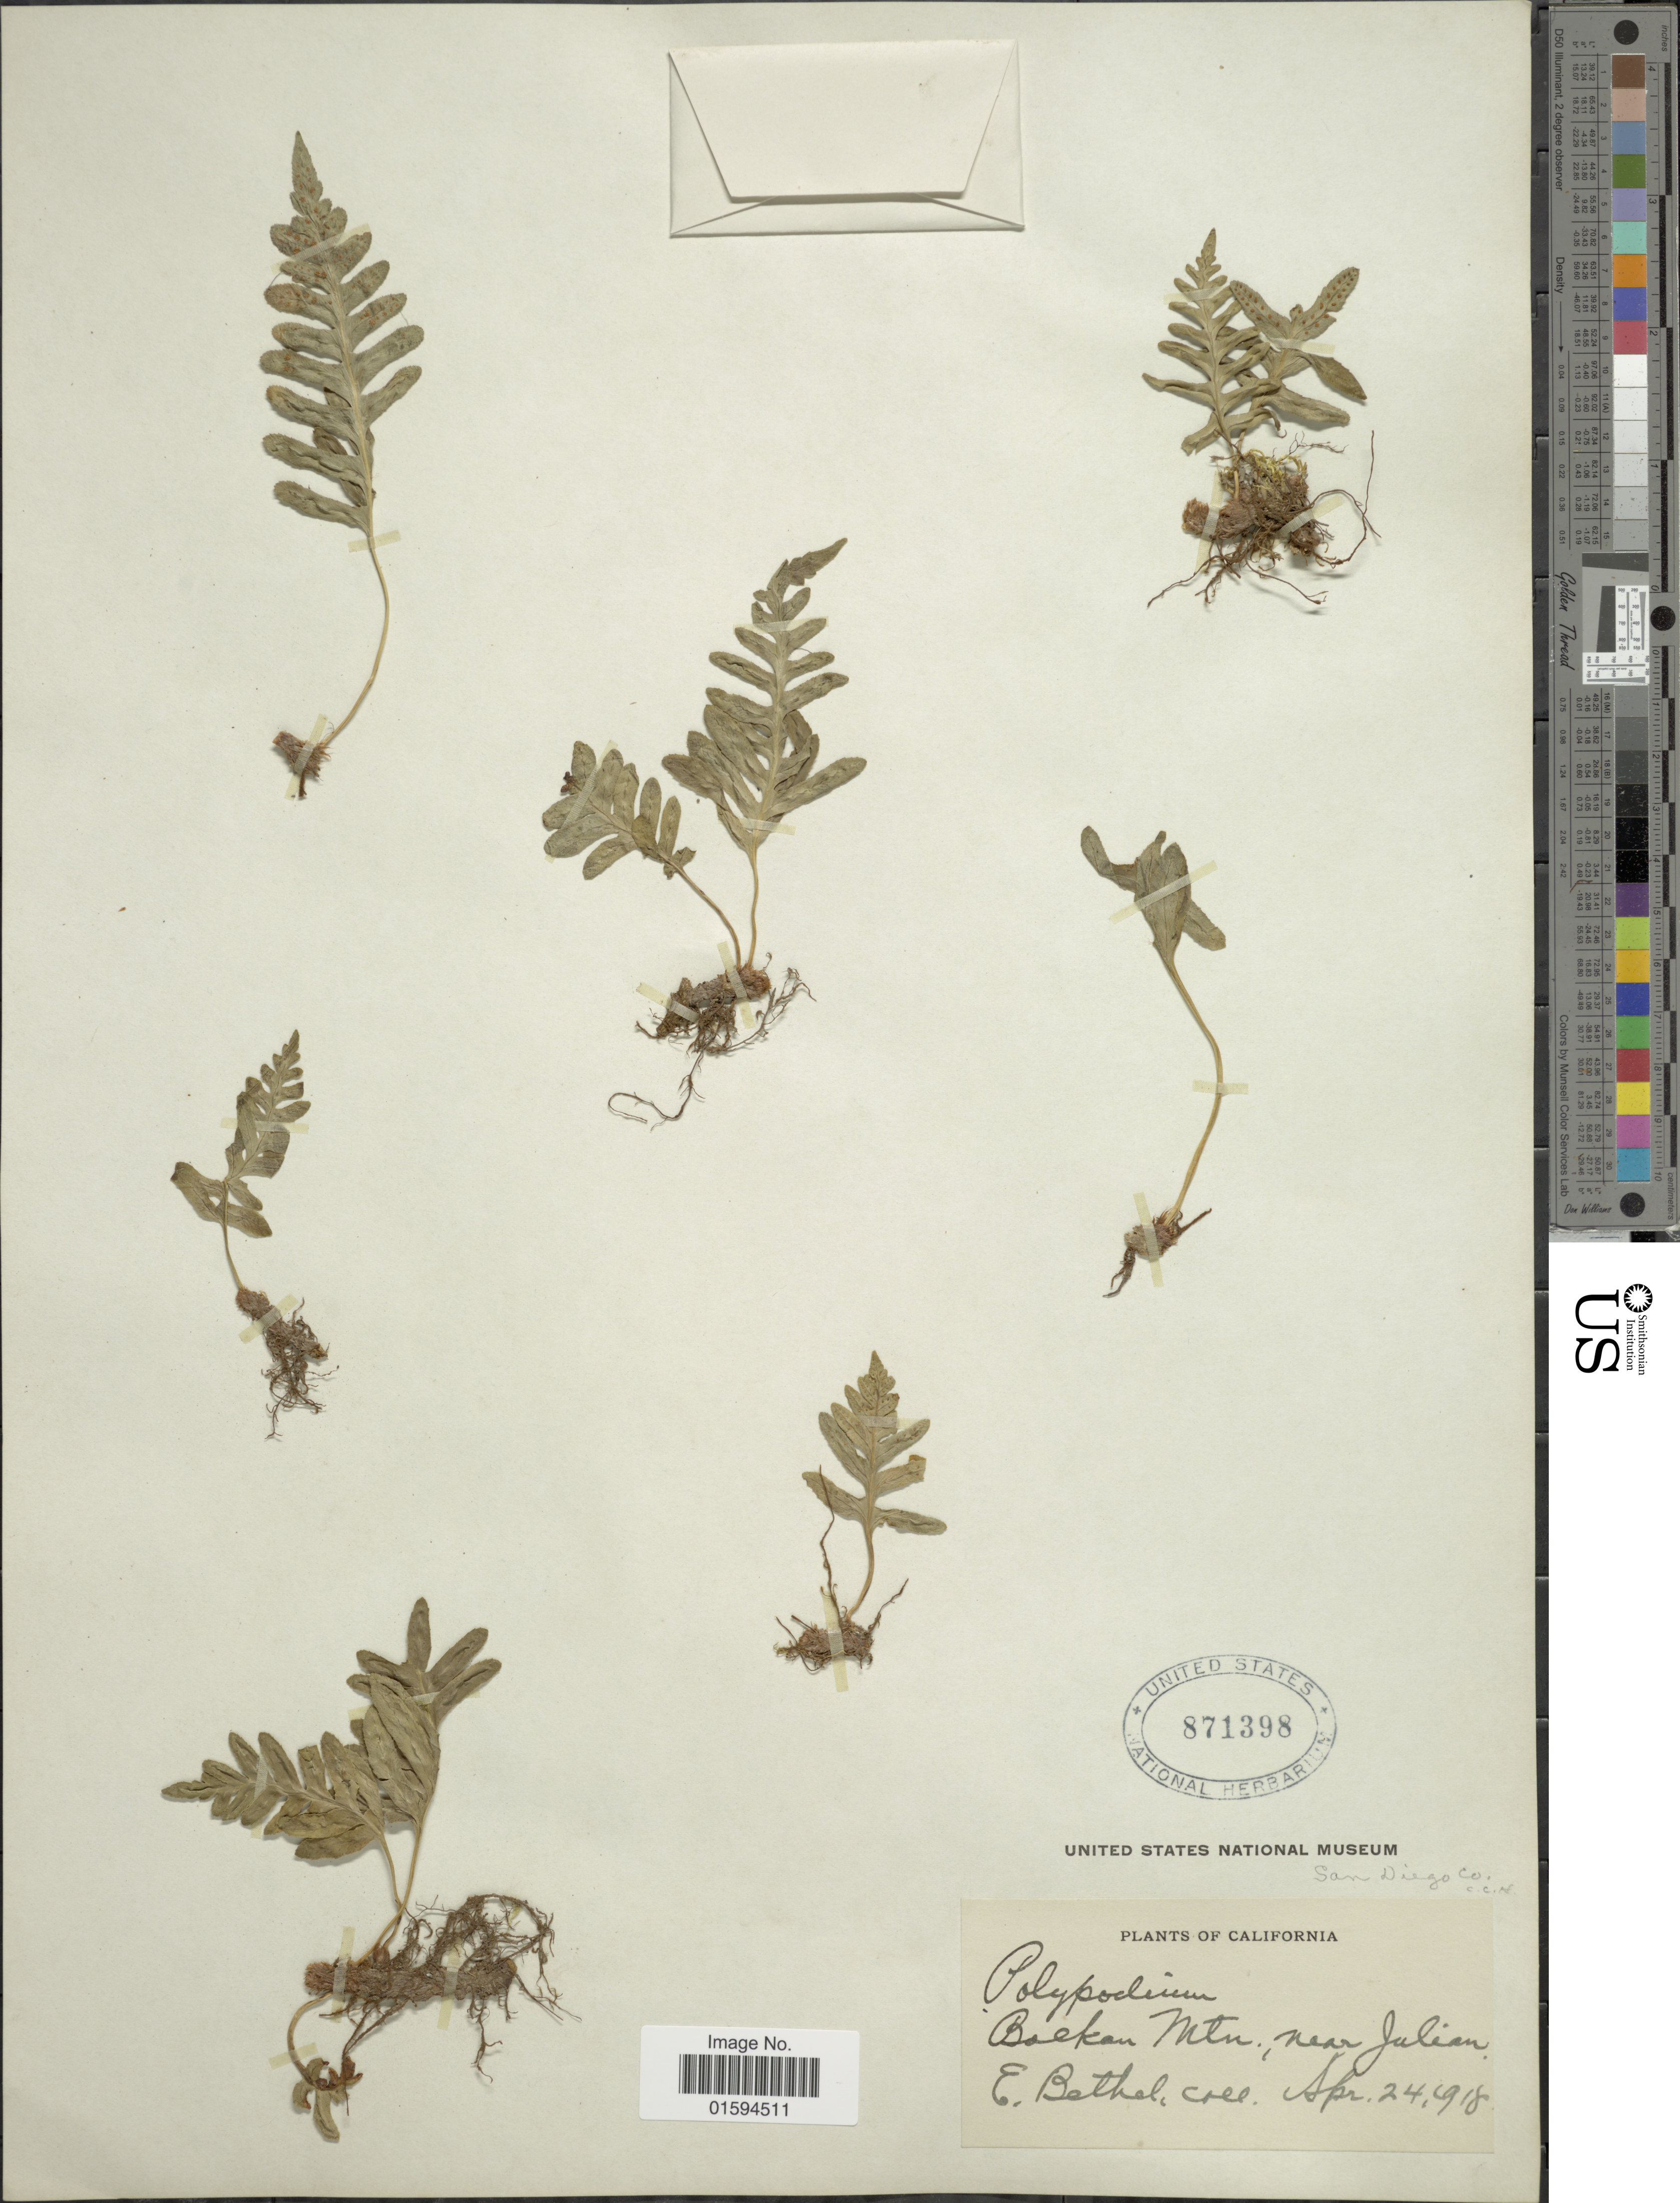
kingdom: Plantae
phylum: Tracheophyta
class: Polypodiopsida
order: Polypodiales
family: Polypodiaceae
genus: Polypodium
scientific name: Polypodium californicum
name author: Kaulf.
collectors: E. Bethel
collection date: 1918-04-24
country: United States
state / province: California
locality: Boekan Mtn., near Julian.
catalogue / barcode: US 871398